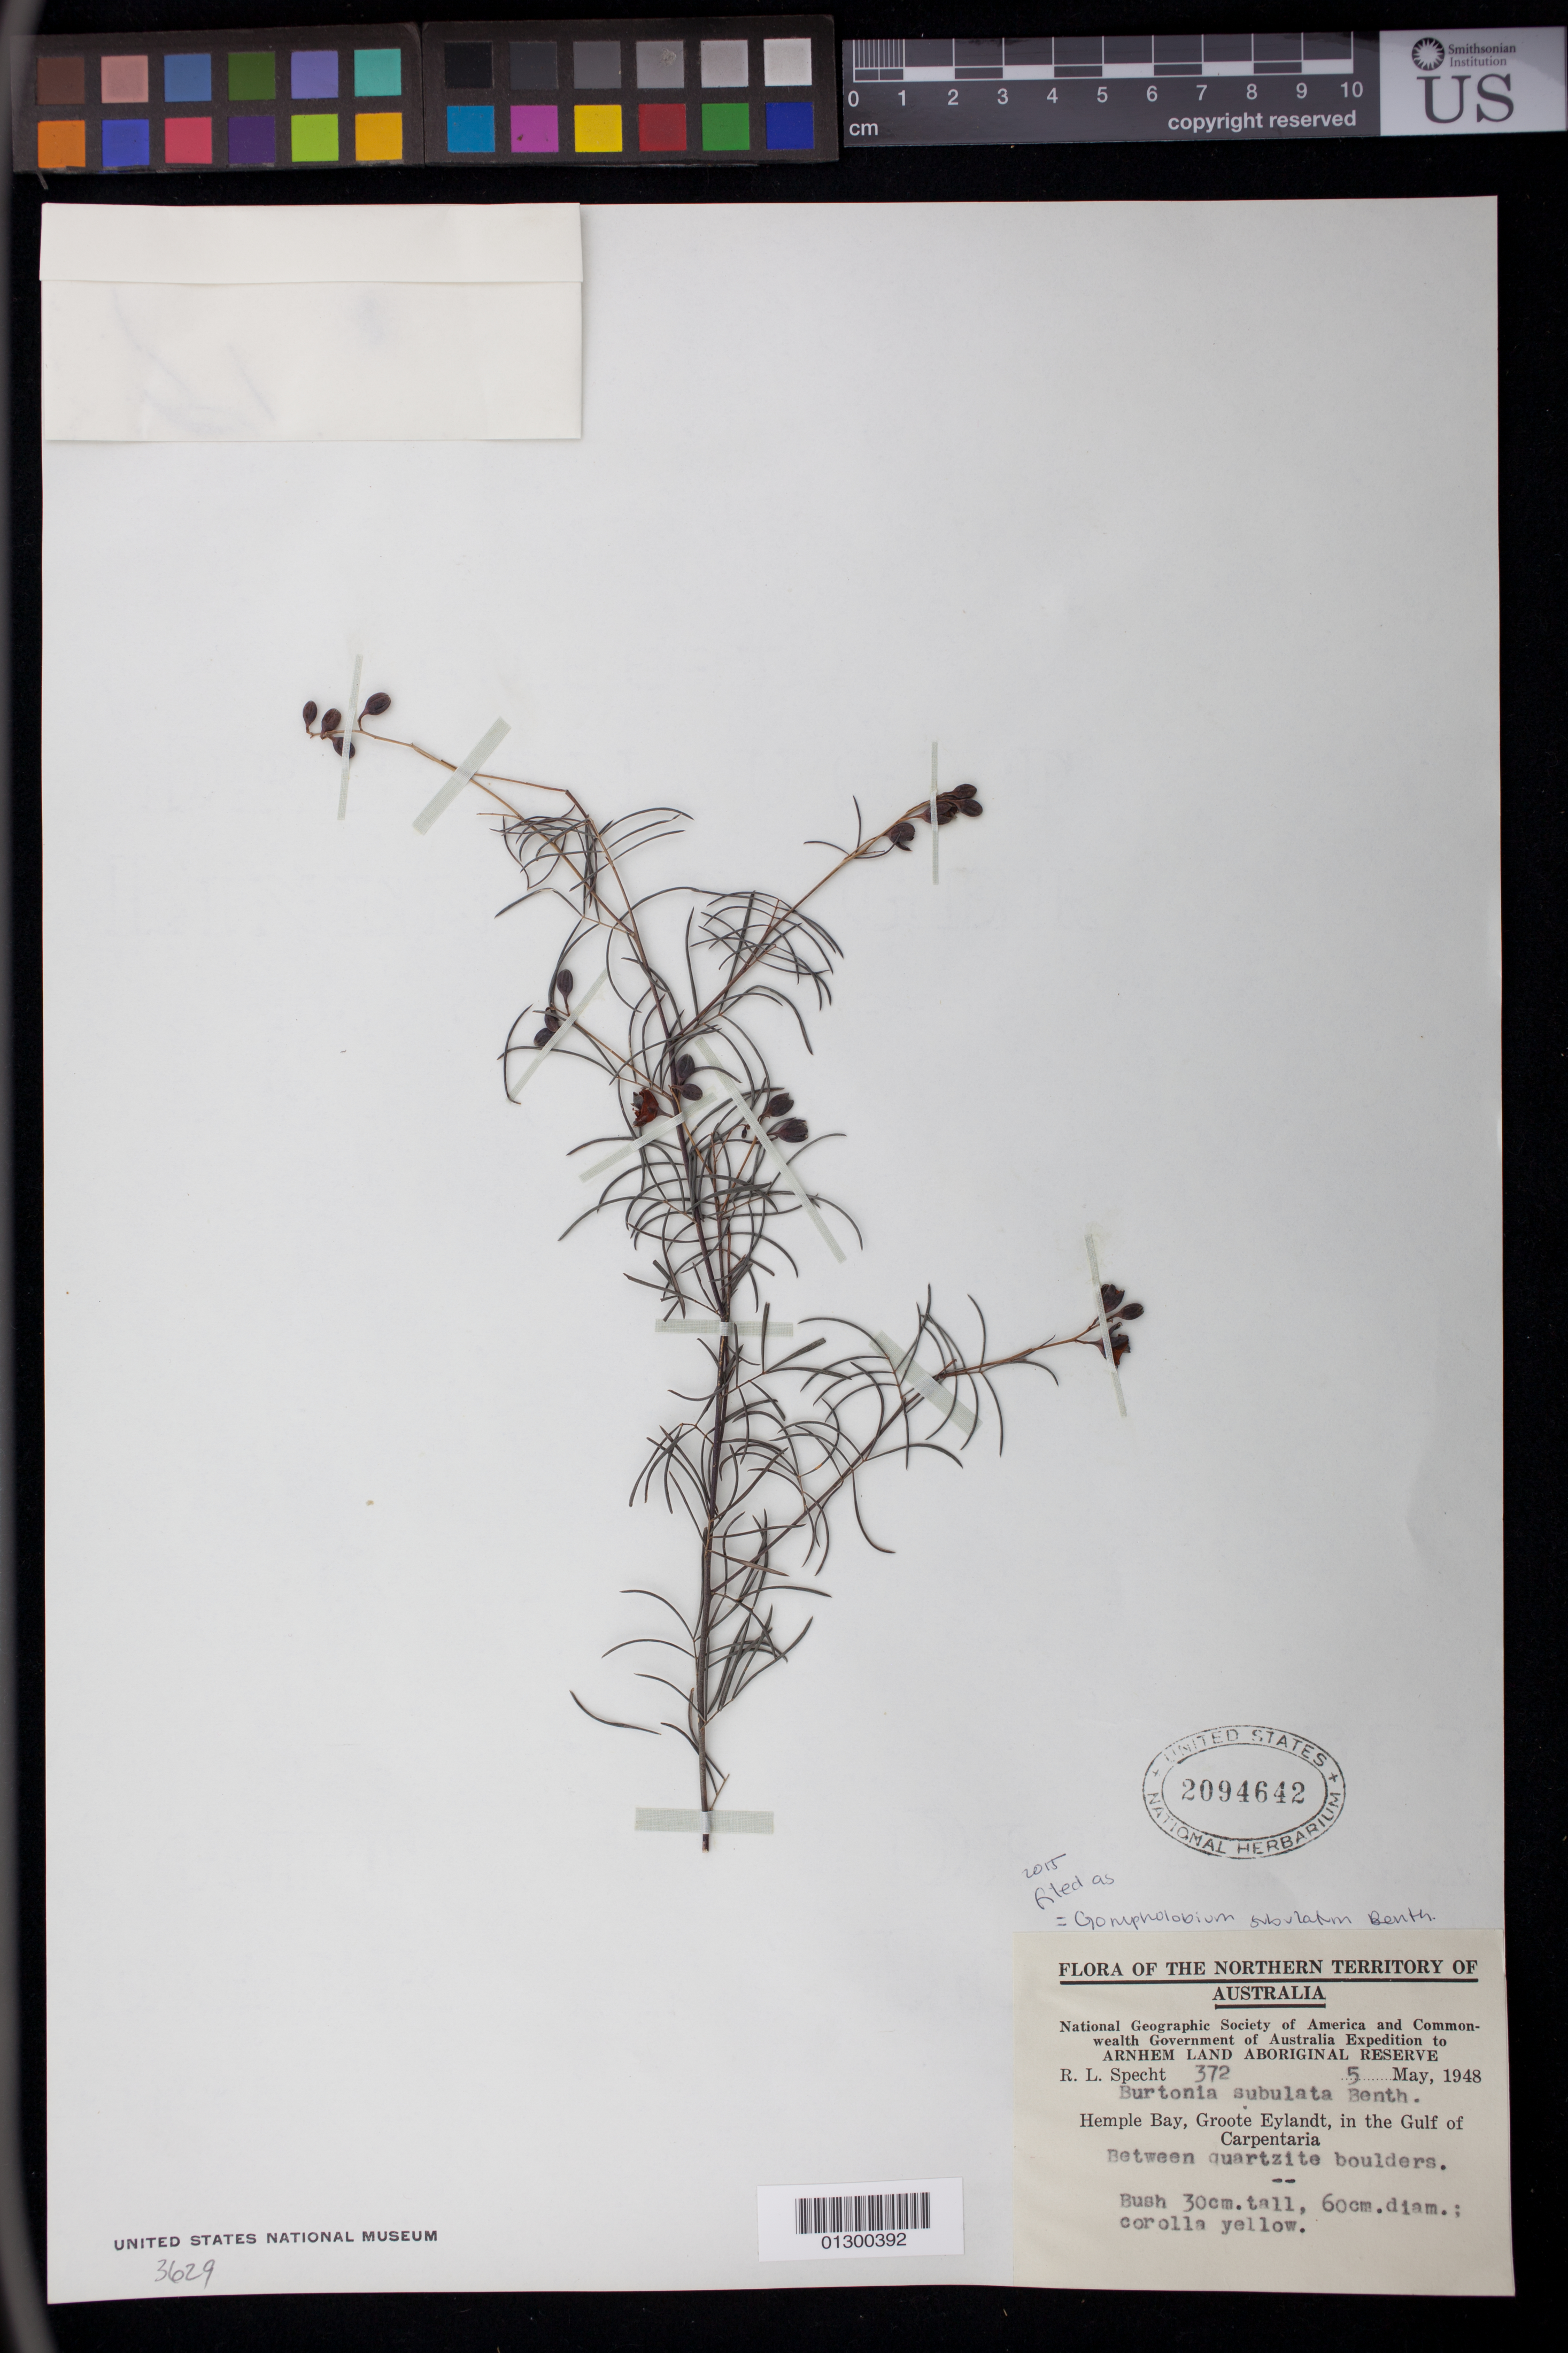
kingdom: Plantae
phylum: Tracheophyta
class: Magnoliopsida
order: Fabales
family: Fabaceae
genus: Gompholobium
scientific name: Gompholobium subulatum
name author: Benth.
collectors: R. L. Specht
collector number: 372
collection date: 1948-05-05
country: Australia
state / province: Northern Territory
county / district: East Arnhem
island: Groote Eylandt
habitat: Bewteen quartzite boulders.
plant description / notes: Bush 30 cm. tall, 60 cm. diam.; corolla yellow.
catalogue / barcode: US 2094642